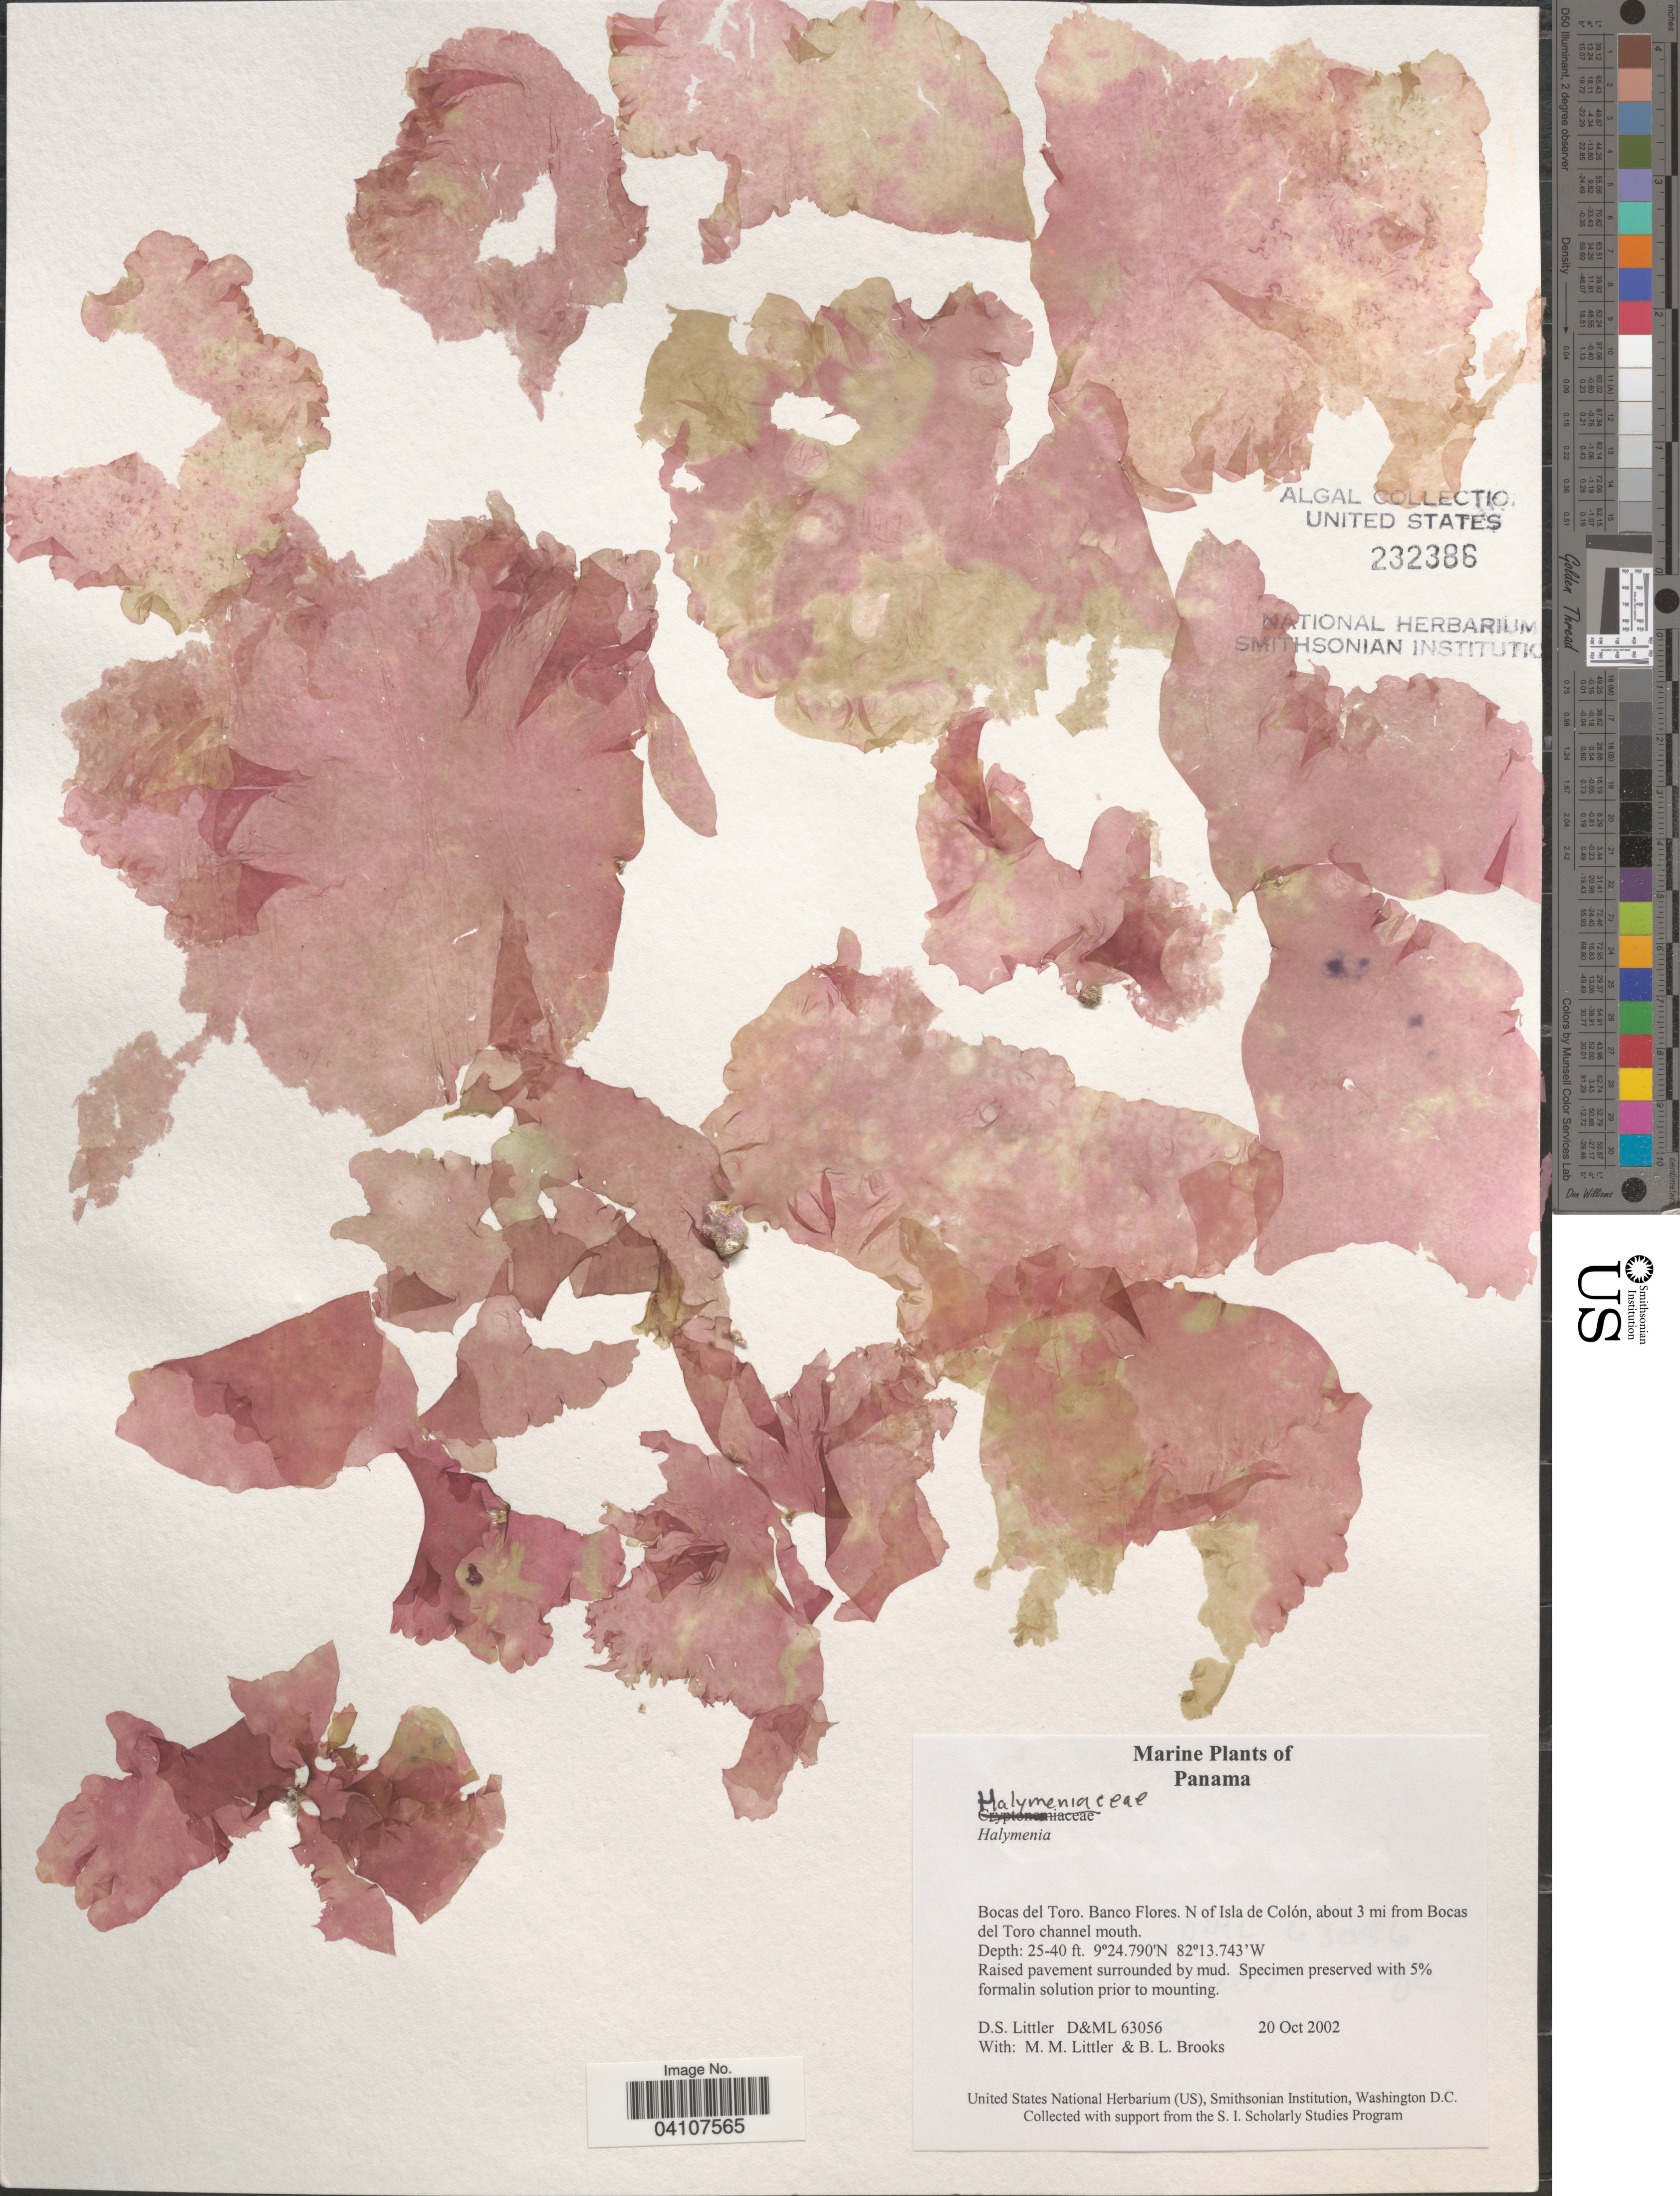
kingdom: Plantae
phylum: Rhodophyta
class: Florideophyceae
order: Halymeniales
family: Halymeniaceae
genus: Halymenia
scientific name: Halymenia sp.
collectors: D. S. Littler & B. Brooks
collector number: D&ML63056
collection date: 2002-10-20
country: Panama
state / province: Bocas del Toro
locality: Banco Flores. N of Isla de Colón, about 3 mi from Bocas del Toro channel mouth.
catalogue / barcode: US 232386